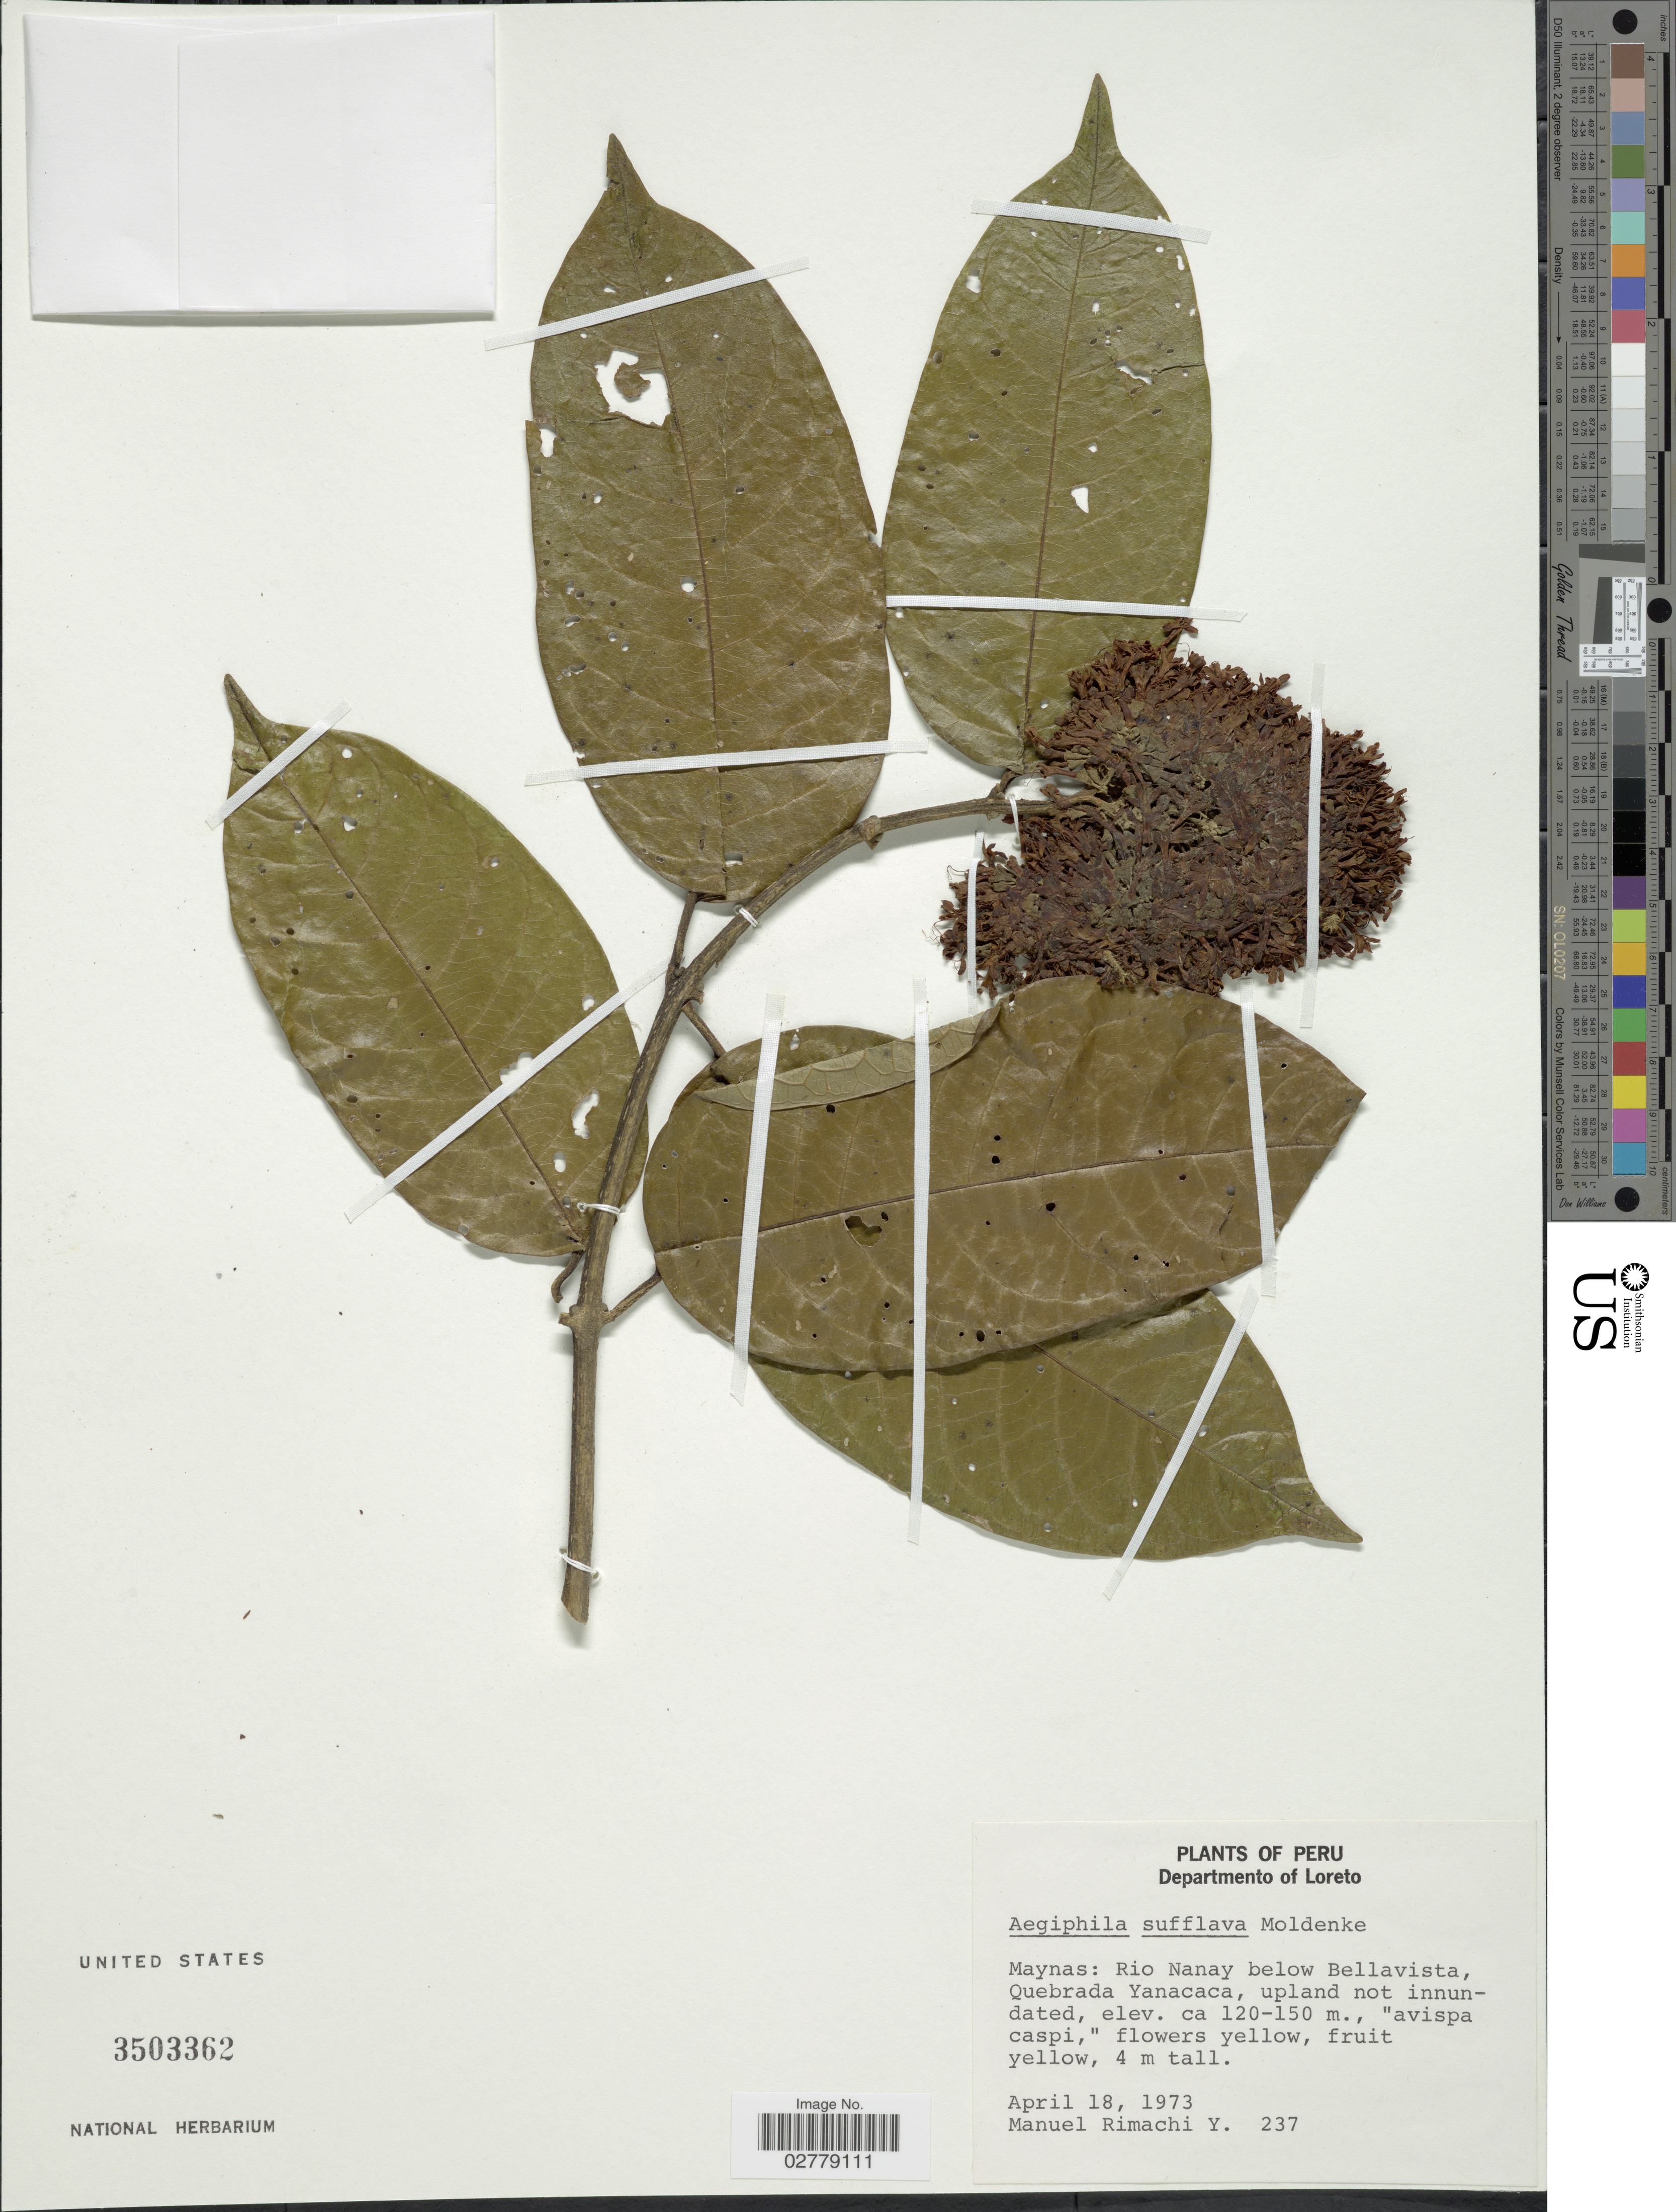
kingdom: Plantae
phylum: Tracheophyta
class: Magnoliopsida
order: Lamiales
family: Lamiaceae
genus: Aegiphila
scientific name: Aegiphila sufflava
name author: Moldenke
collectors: M. Rimachi Y.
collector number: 237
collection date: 1973-04-18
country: Peru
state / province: Loreto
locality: Departamento of Loreto, Maynas, Rio Nanay below Bellavista, Quebrada Yanacaca, upland not innundated.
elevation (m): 120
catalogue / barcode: US 3503362